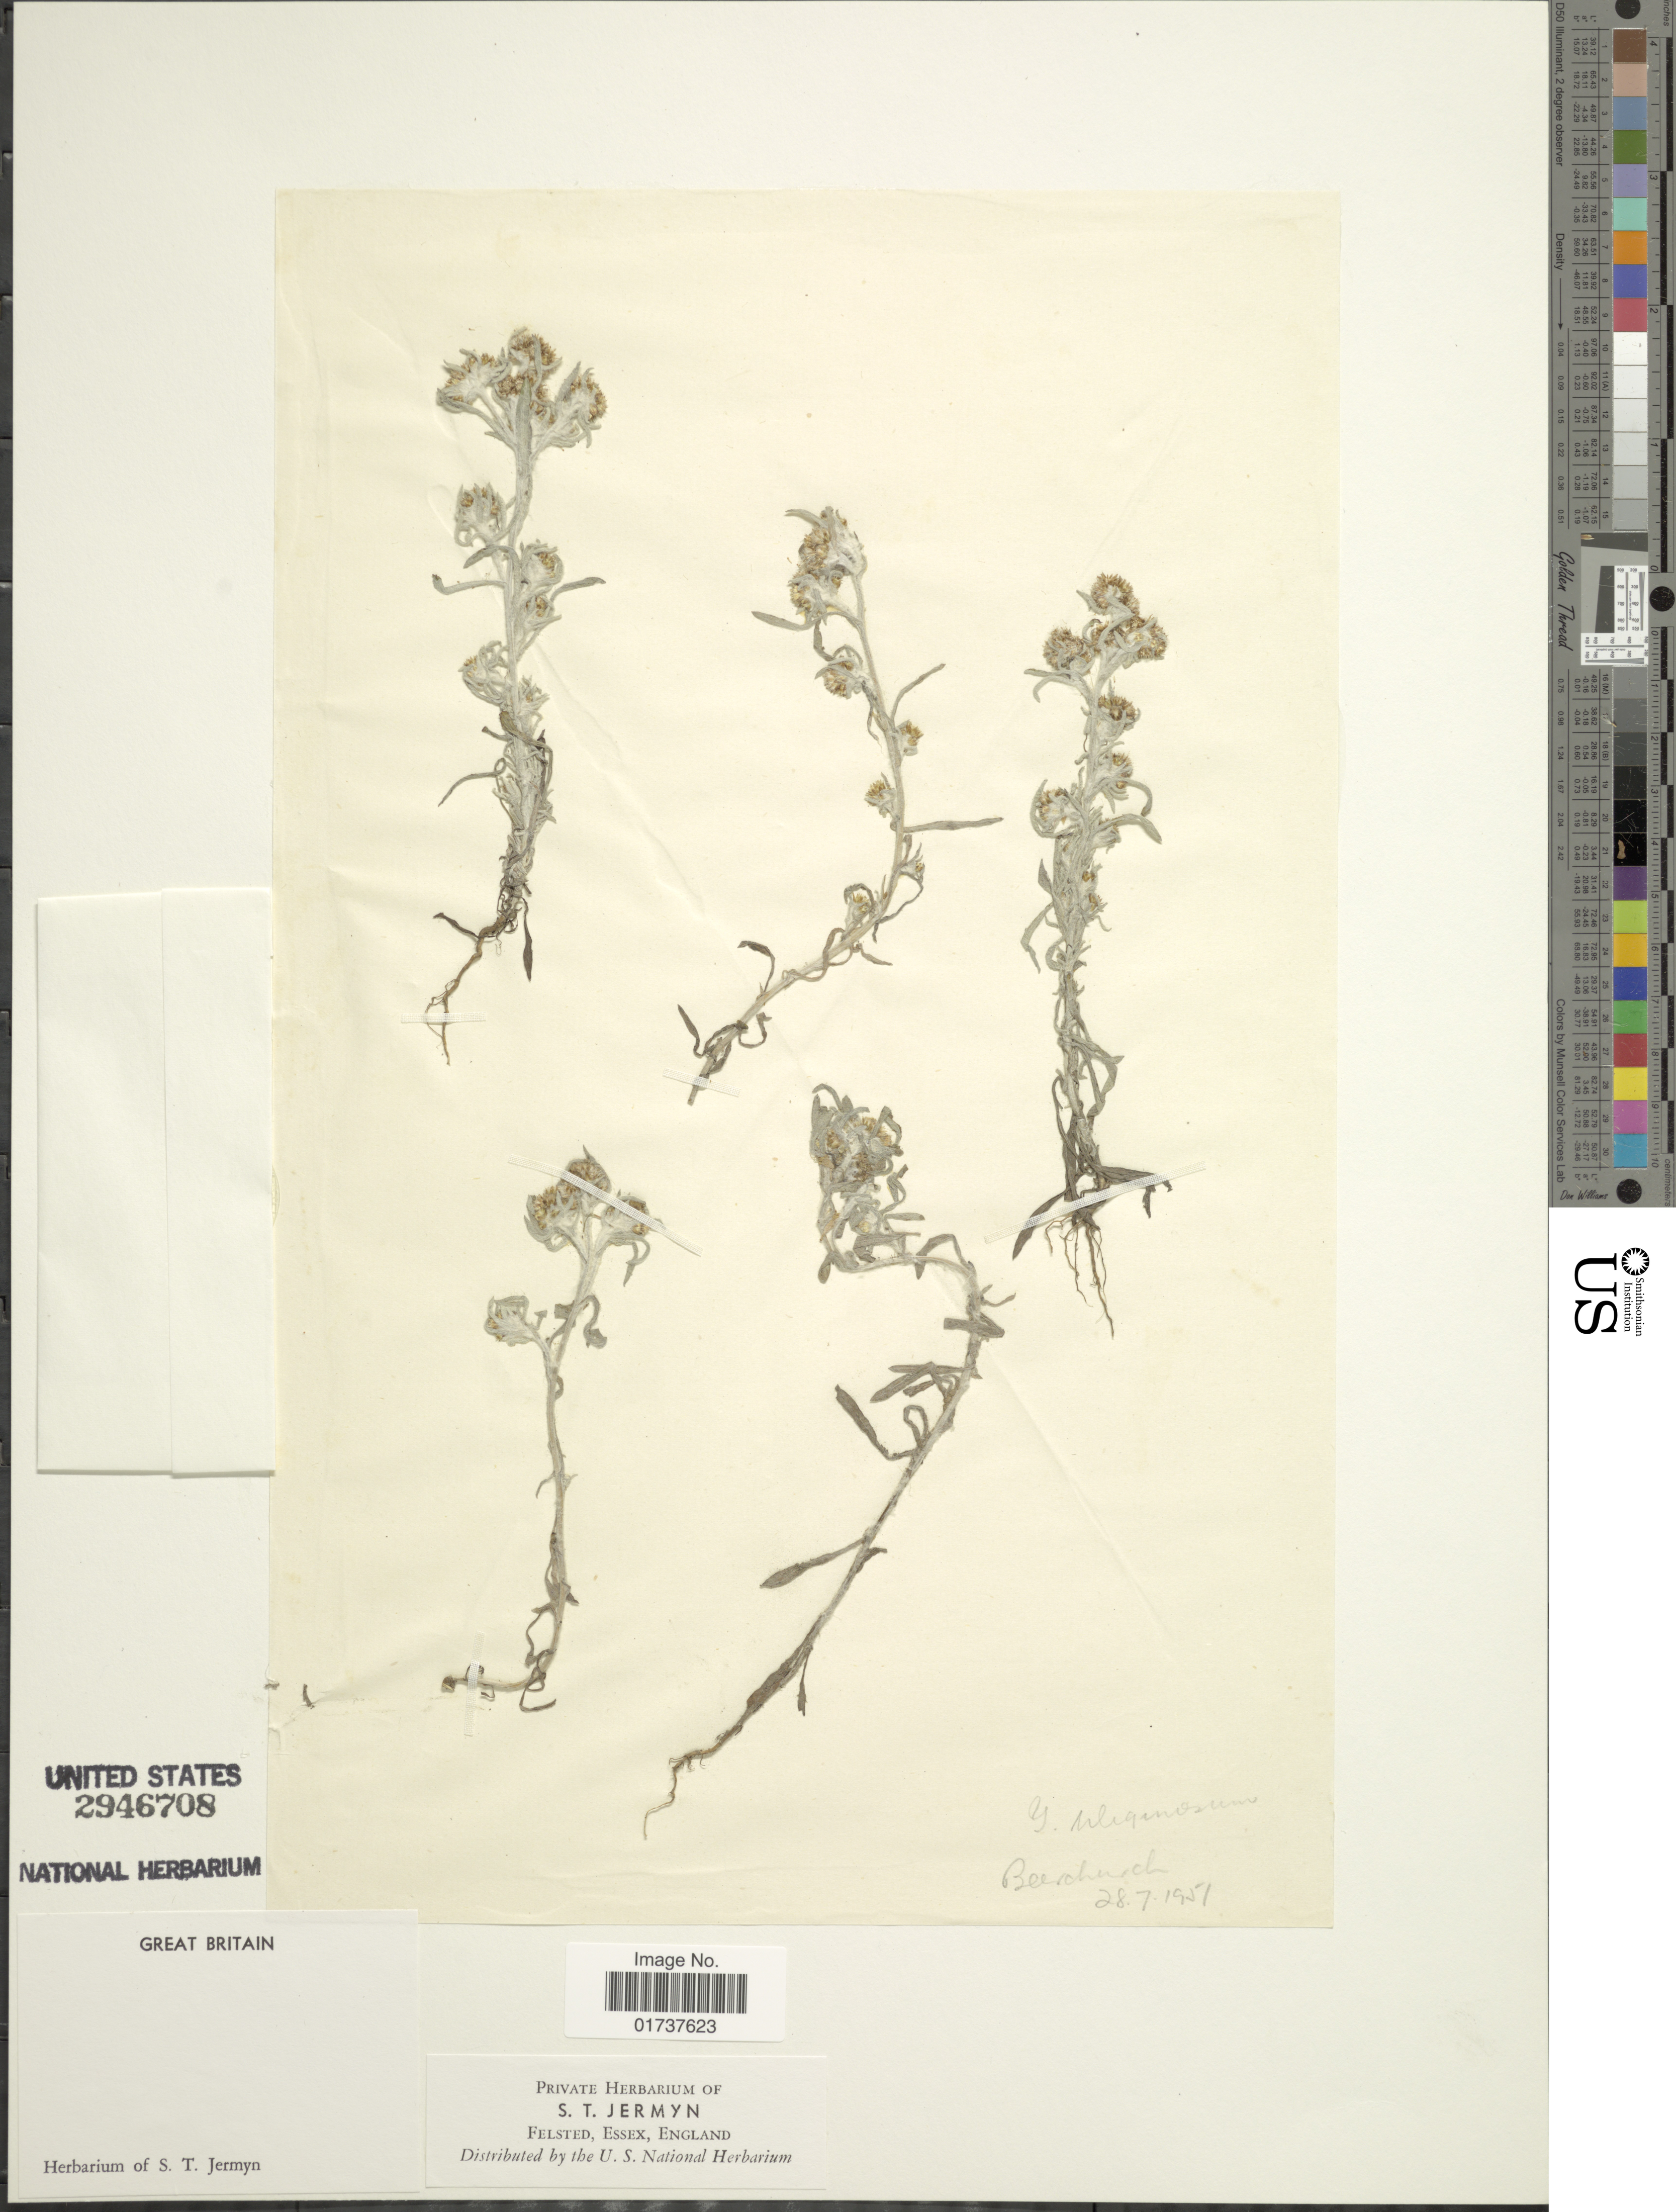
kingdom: Plantae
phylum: Tracheophyta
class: Magnoliopsida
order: Asterales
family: Asteraceae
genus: Gnaphalium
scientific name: Gnaphalium uliginosum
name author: L.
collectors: ex herb. S. T. Jermyn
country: United Kingdom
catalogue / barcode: US 2946708